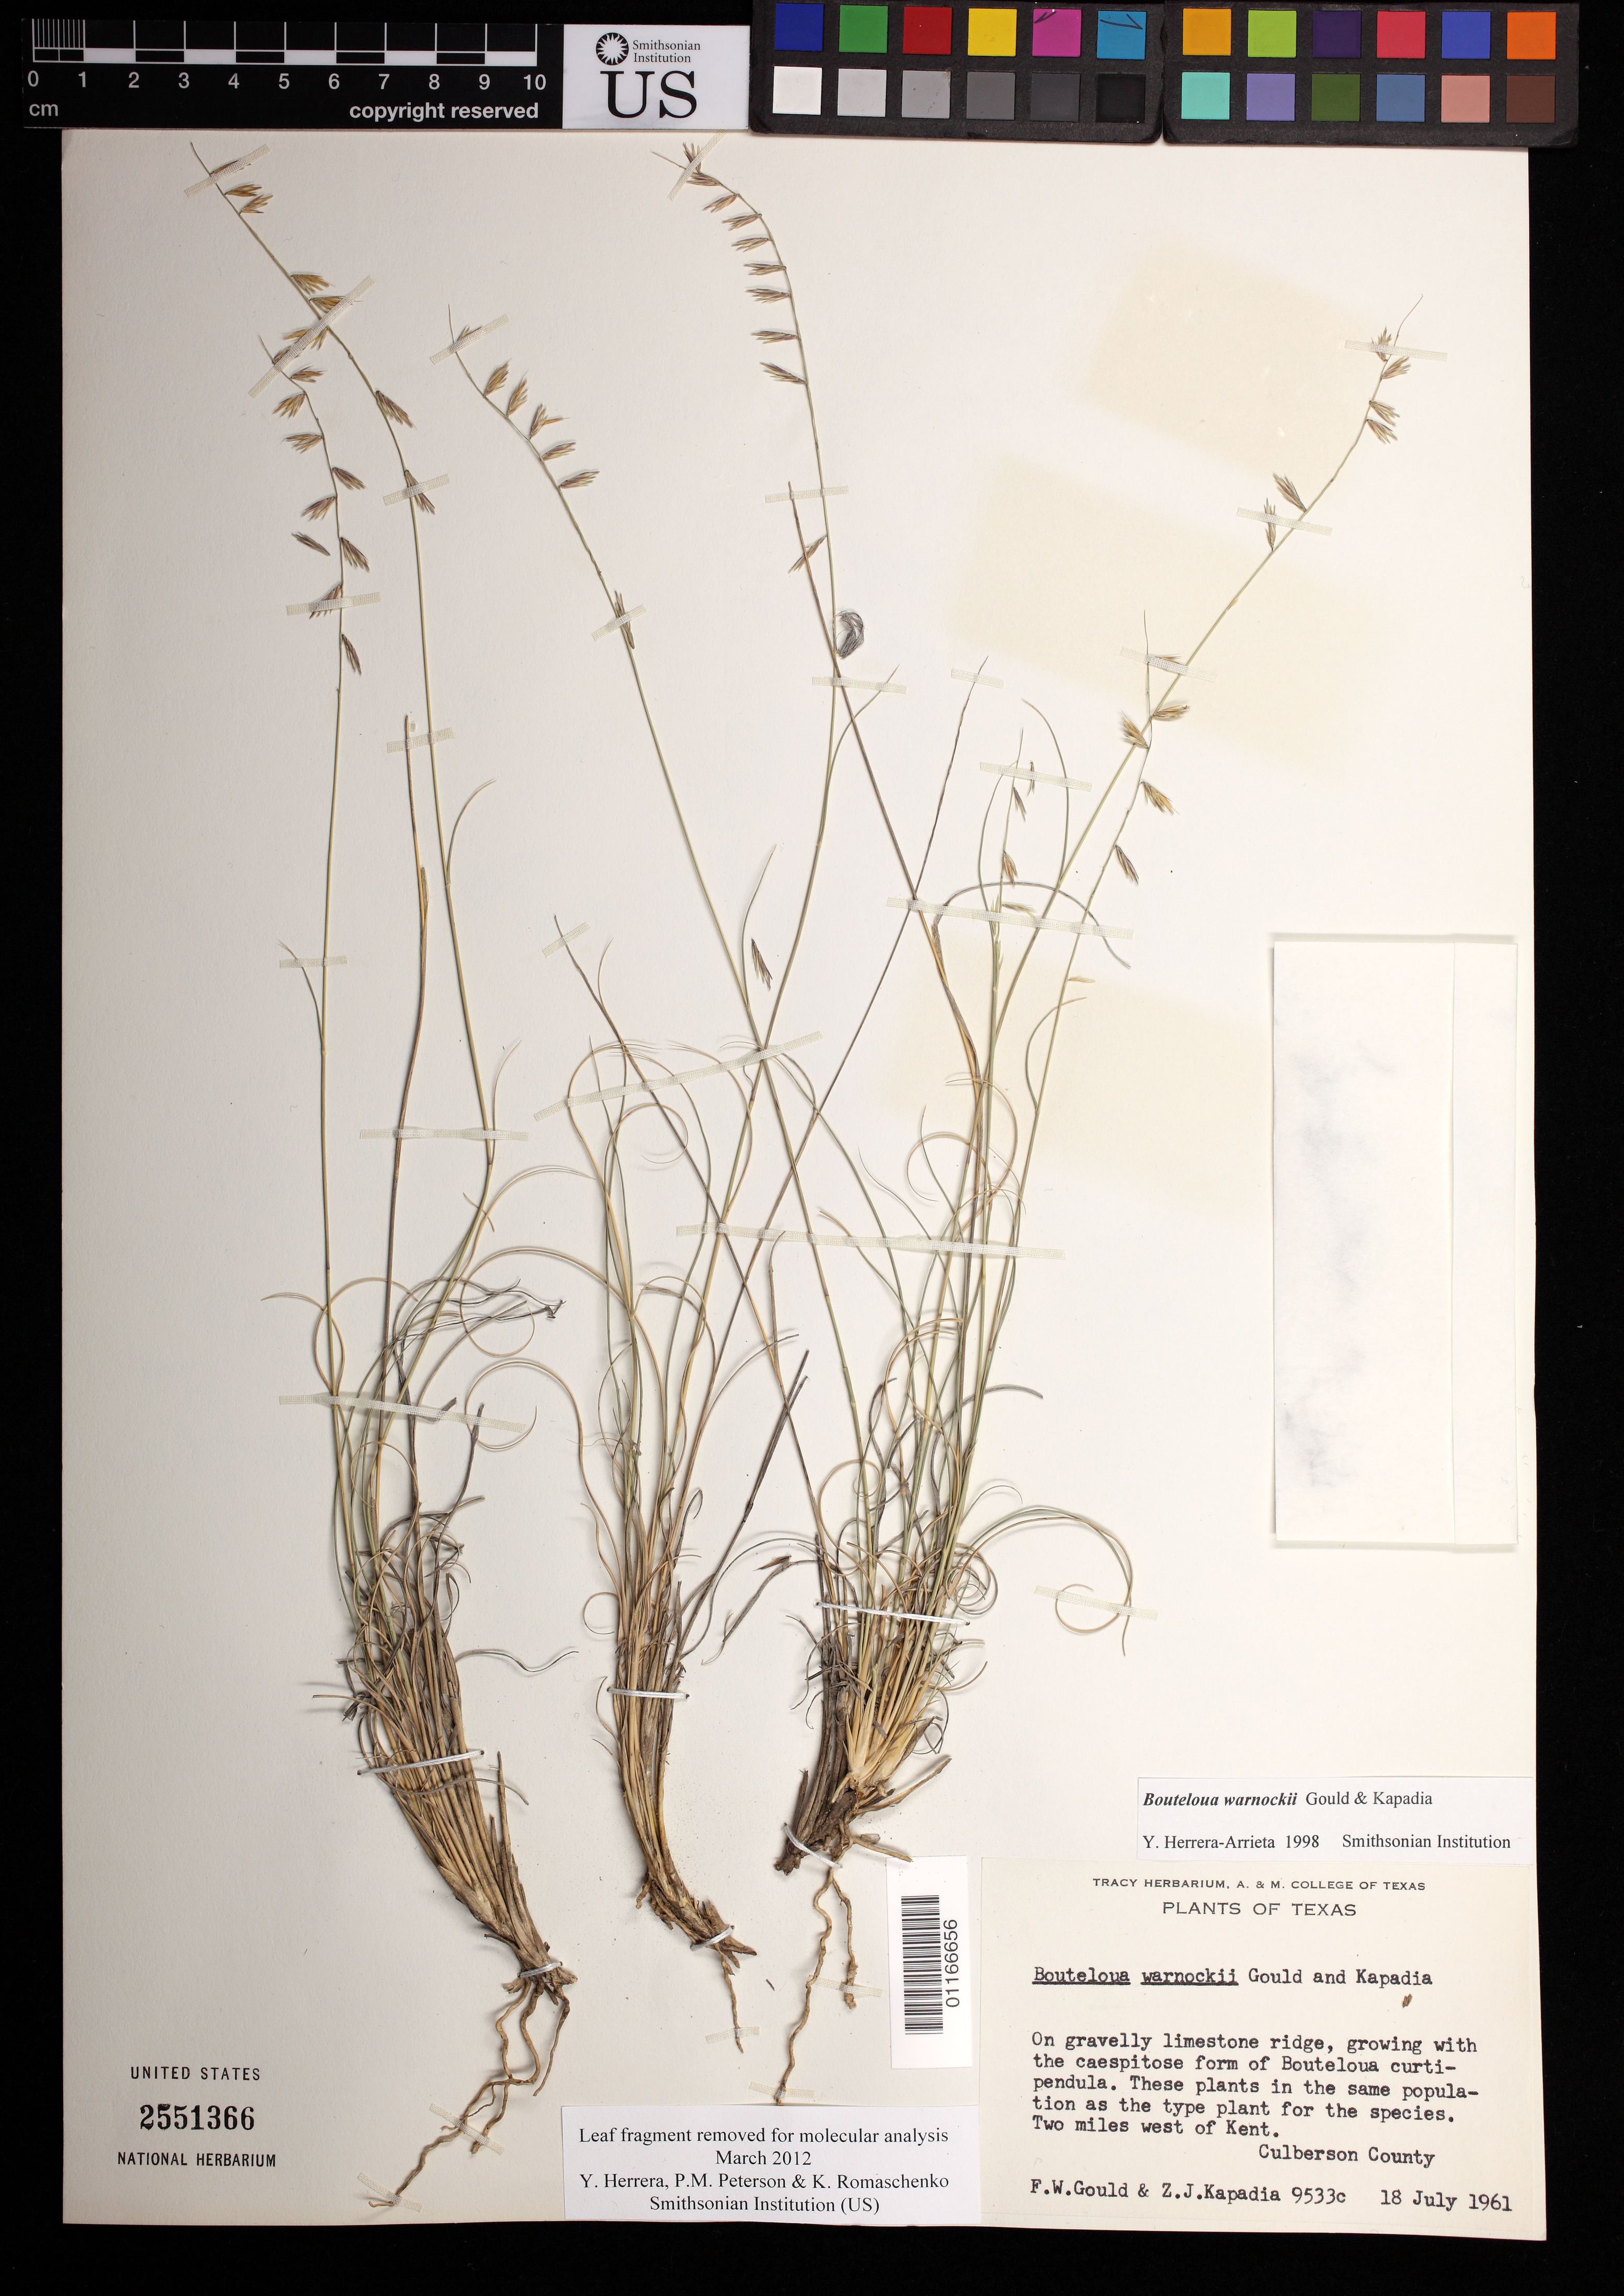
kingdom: Plantae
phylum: Tracheophyta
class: Liliopsida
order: Poales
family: Poaceae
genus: Bouteloua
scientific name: Bouteloua warnockii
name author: Gould & Kapadia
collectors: F. W. Gould & Z. Kapadia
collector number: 9533c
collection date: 1961-07-18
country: United States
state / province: Texas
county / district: Culberson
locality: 2 miles W of Kent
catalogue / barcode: US 2551366